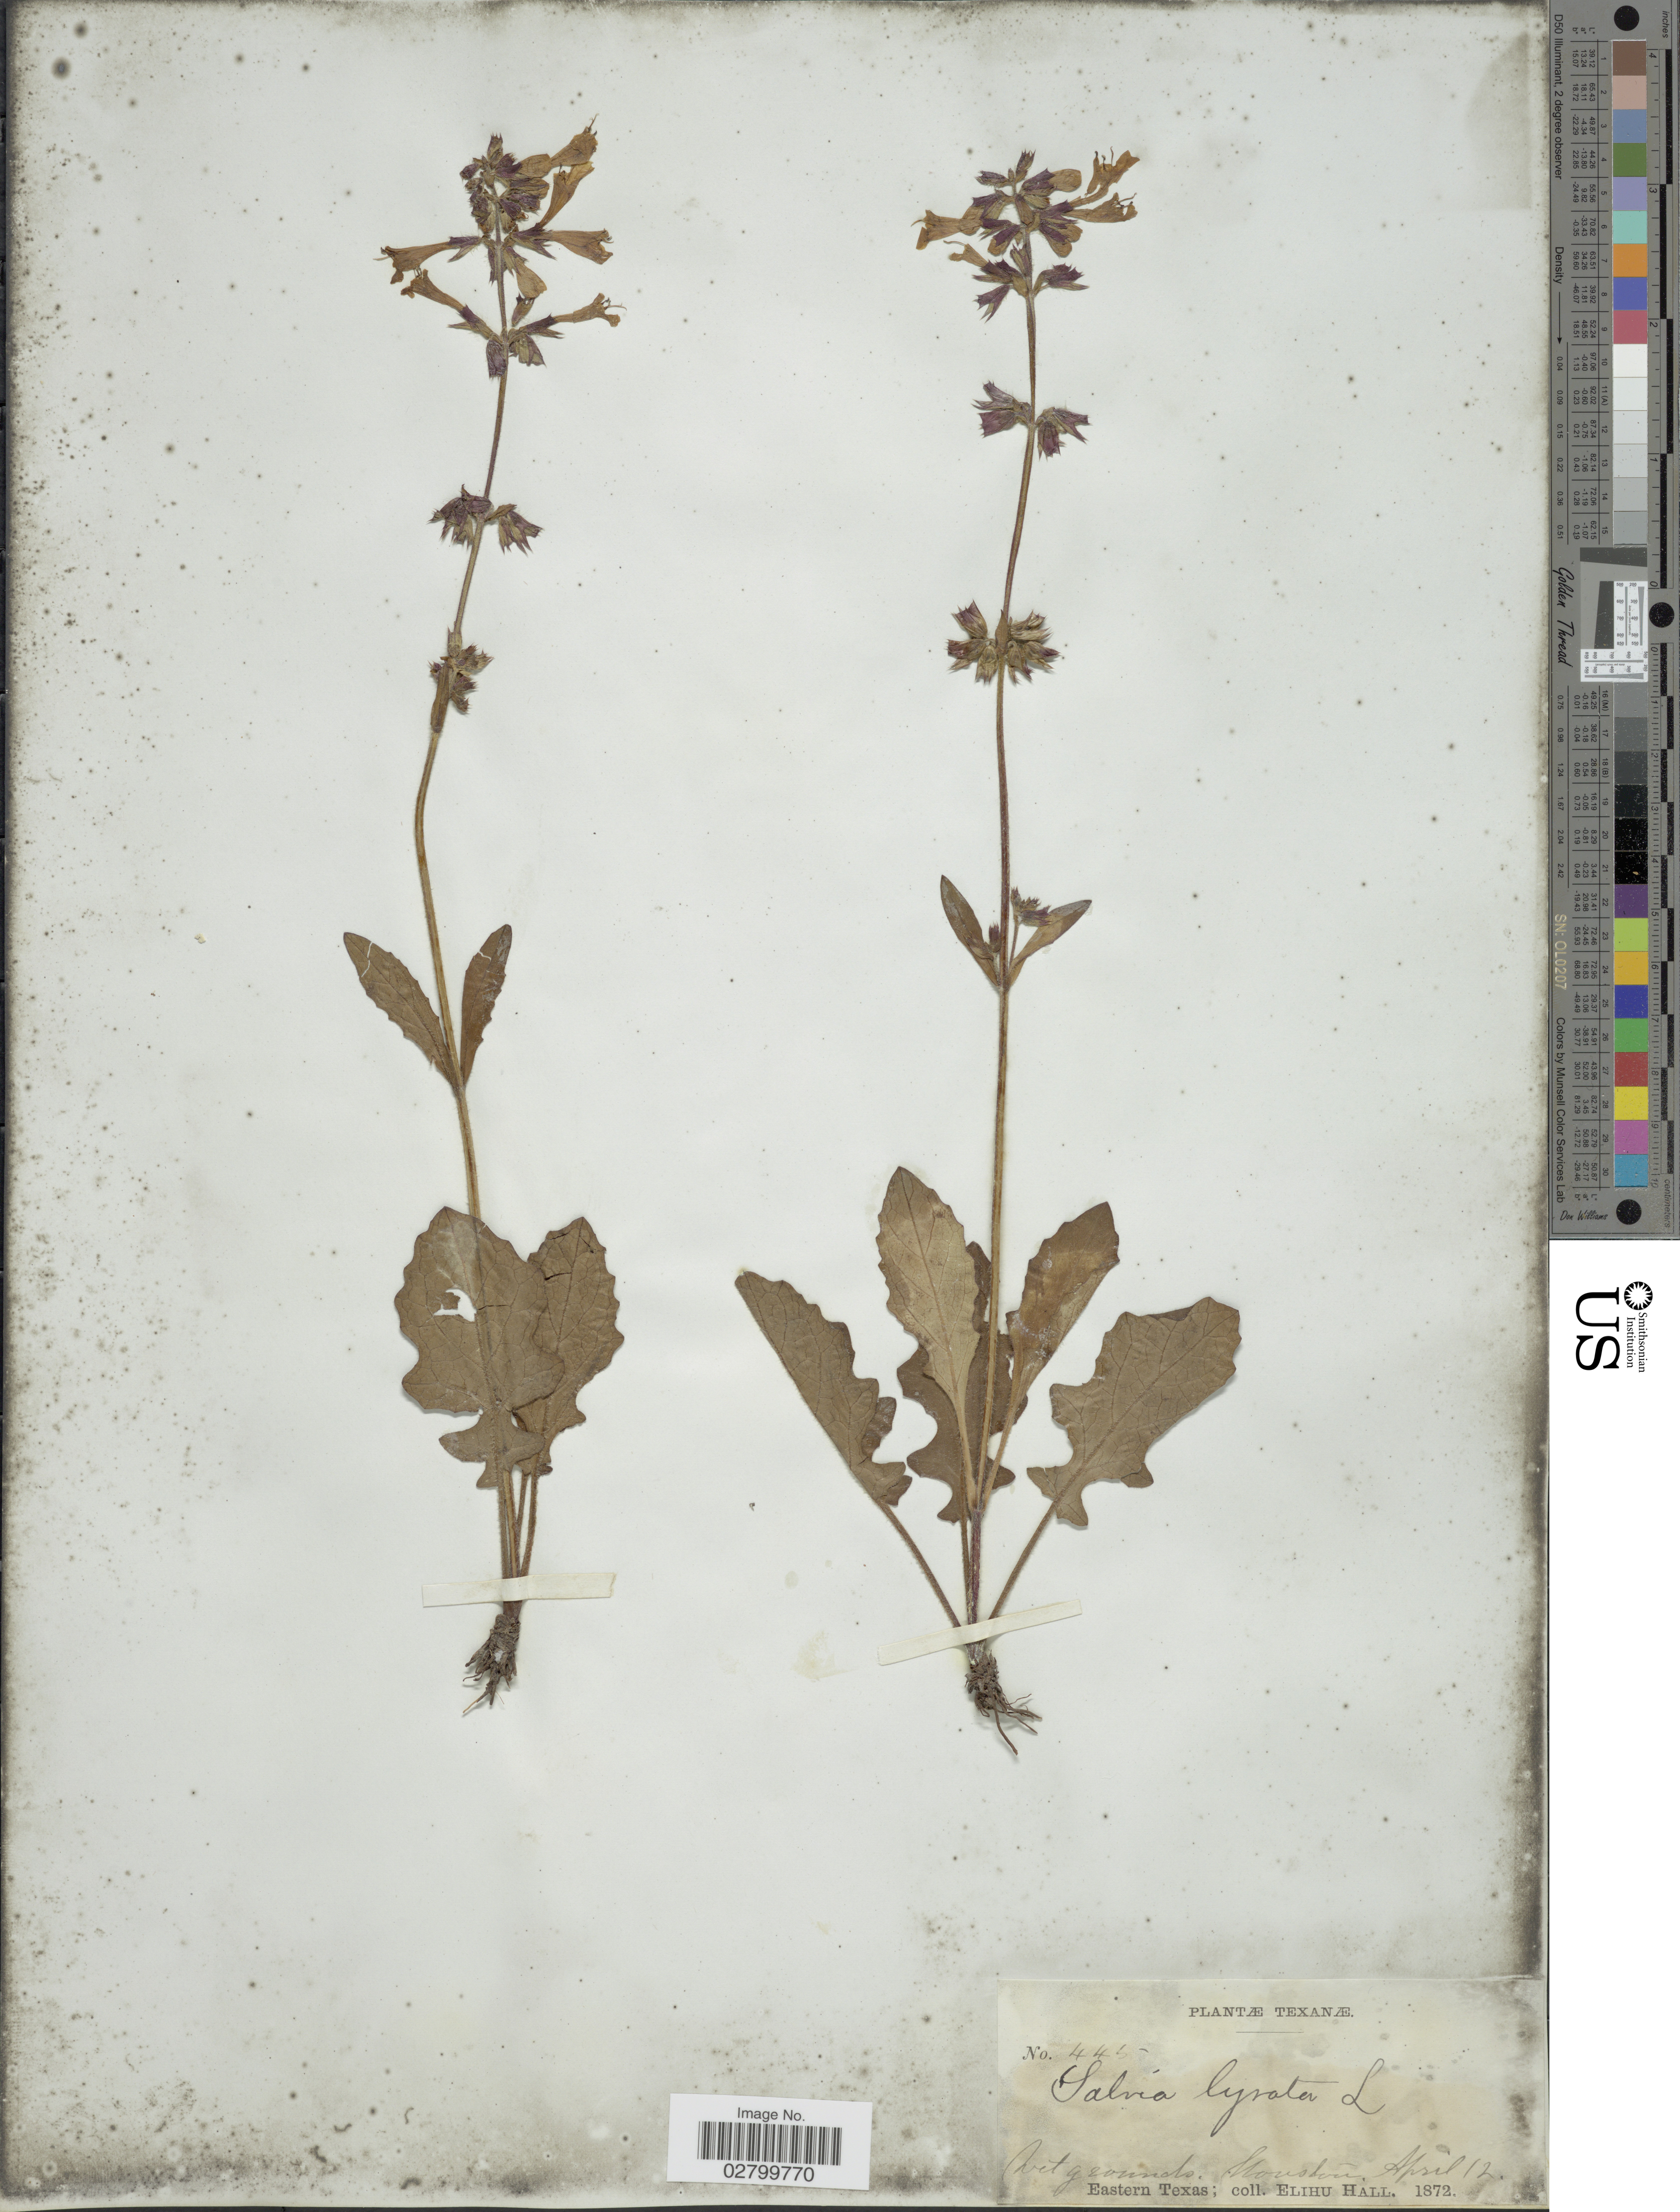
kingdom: Plantae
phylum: Tracheophyta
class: Magnoliopsida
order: Lamiales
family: Lamiaceae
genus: Salvia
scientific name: Salvia lyrata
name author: L.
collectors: E. Hall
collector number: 445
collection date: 1872-04-12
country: United States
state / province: Texas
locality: Texanæ. Wet grounds: Houston. Eastern Texas.